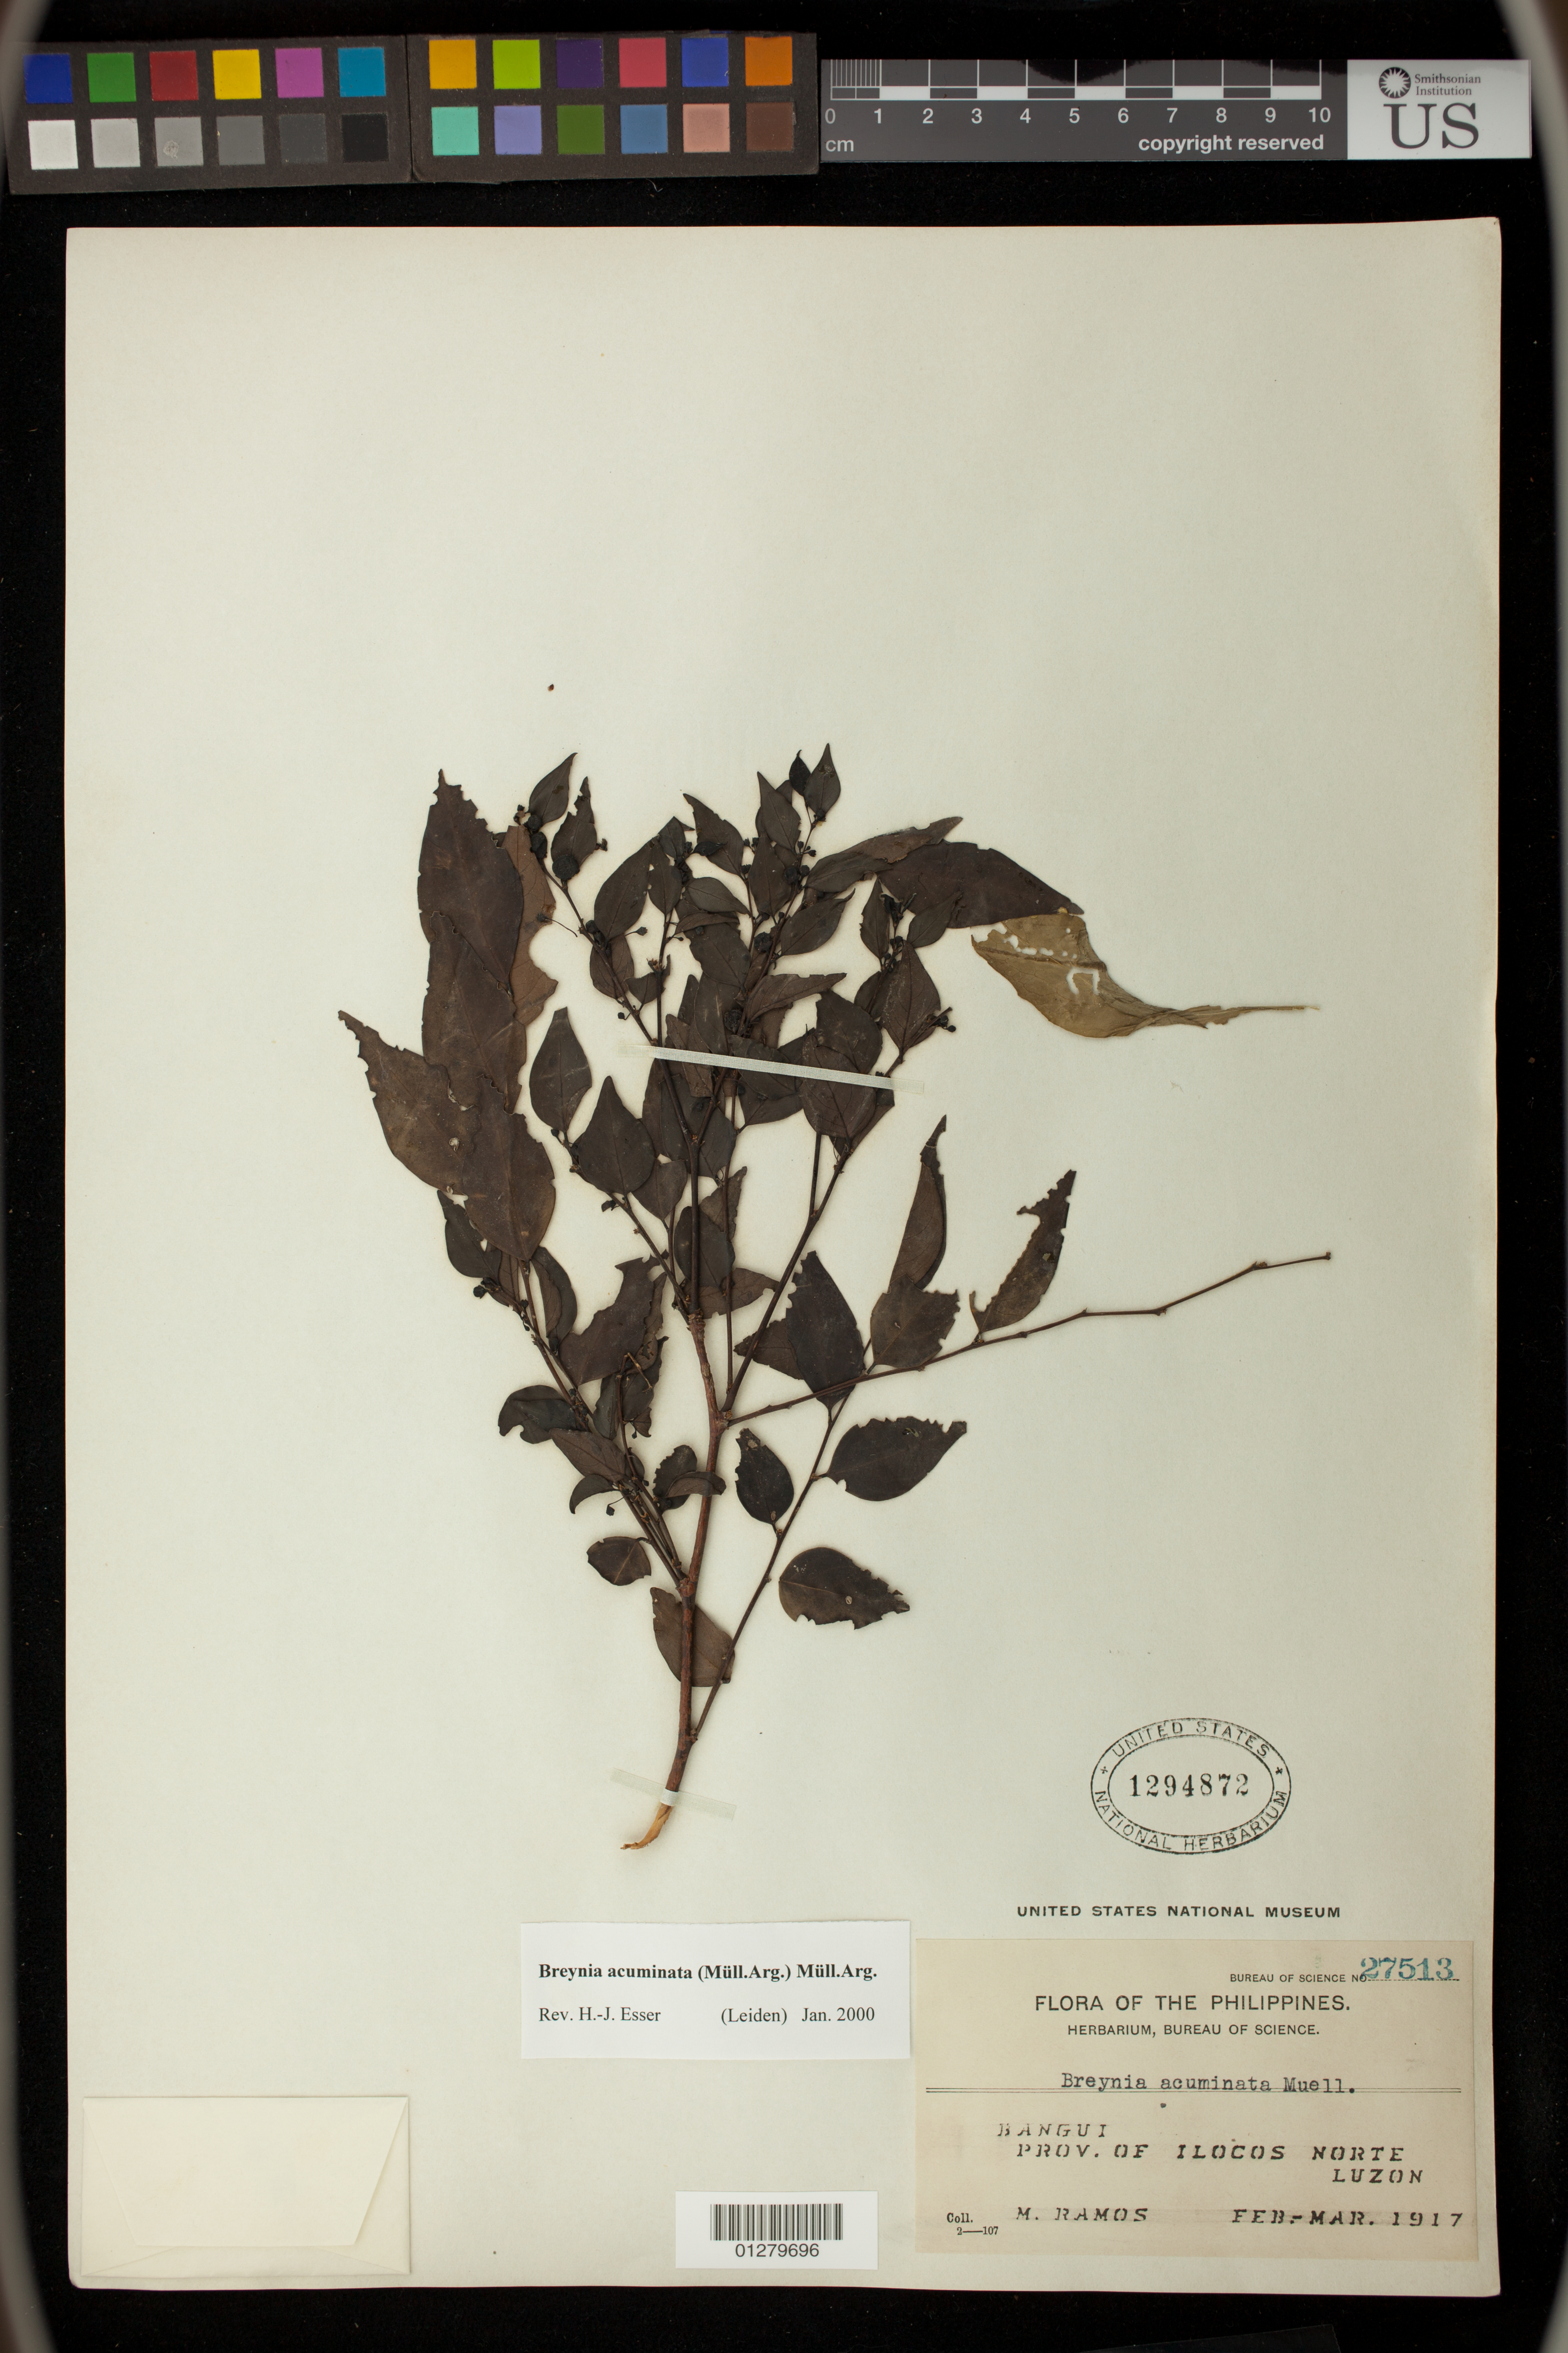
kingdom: Plantae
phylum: Tracheophyta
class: Magnoliopsida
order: Malpighiales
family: Phyllanthaceae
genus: Breynia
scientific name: Breynia racemosa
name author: (Blume) Müll. Arg.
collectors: M. Ramos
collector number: Bur. Sci. 27513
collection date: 1917-02/1917-03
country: Philippines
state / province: Ilocos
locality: Bangui, Province of Ilocos Norte, Luzon.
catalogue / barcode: US 1294872